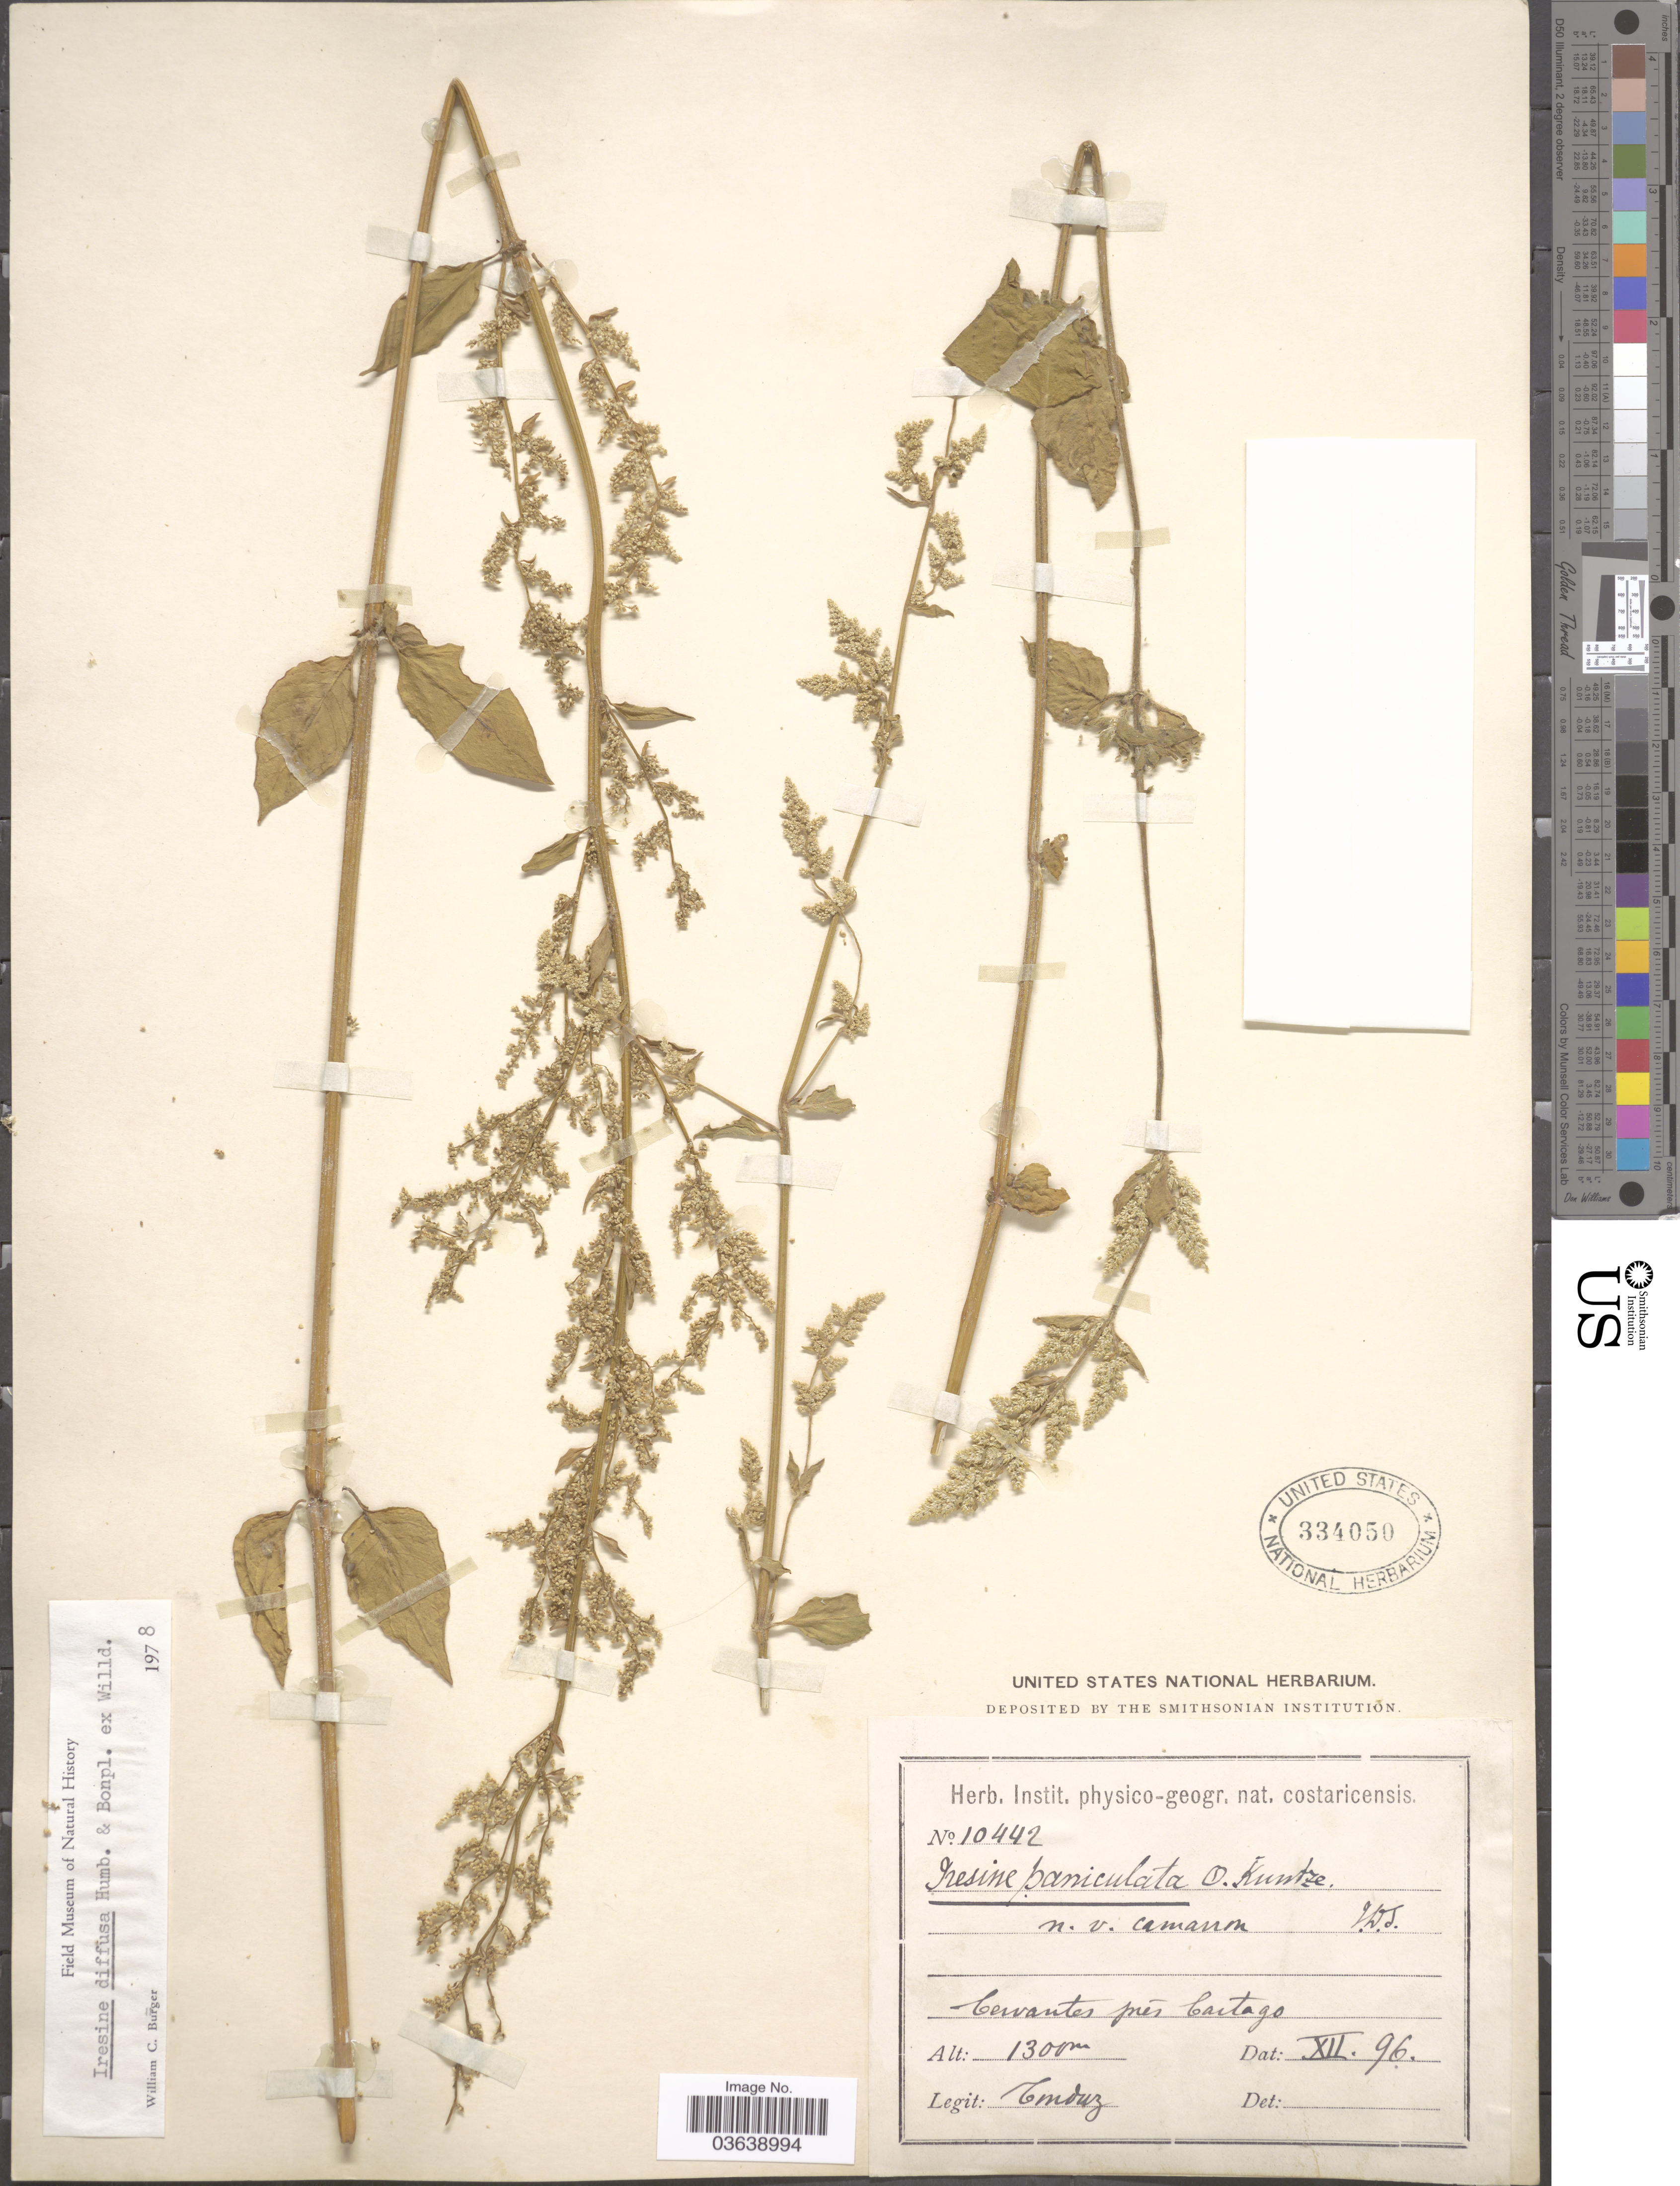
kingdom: Plantae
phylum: Tracheophyta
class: Magnoliopsida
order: Caryophyllales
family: Amaranthaceae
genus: Iresine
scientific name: Iresine celosia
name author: L.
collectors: Tonduz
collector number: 10442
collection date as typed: Transcribed d/m/y: /12/96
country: Costa Rica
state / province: Cartago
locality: Cervantes prés Cartago.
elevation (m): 1300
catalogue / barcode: US 334050